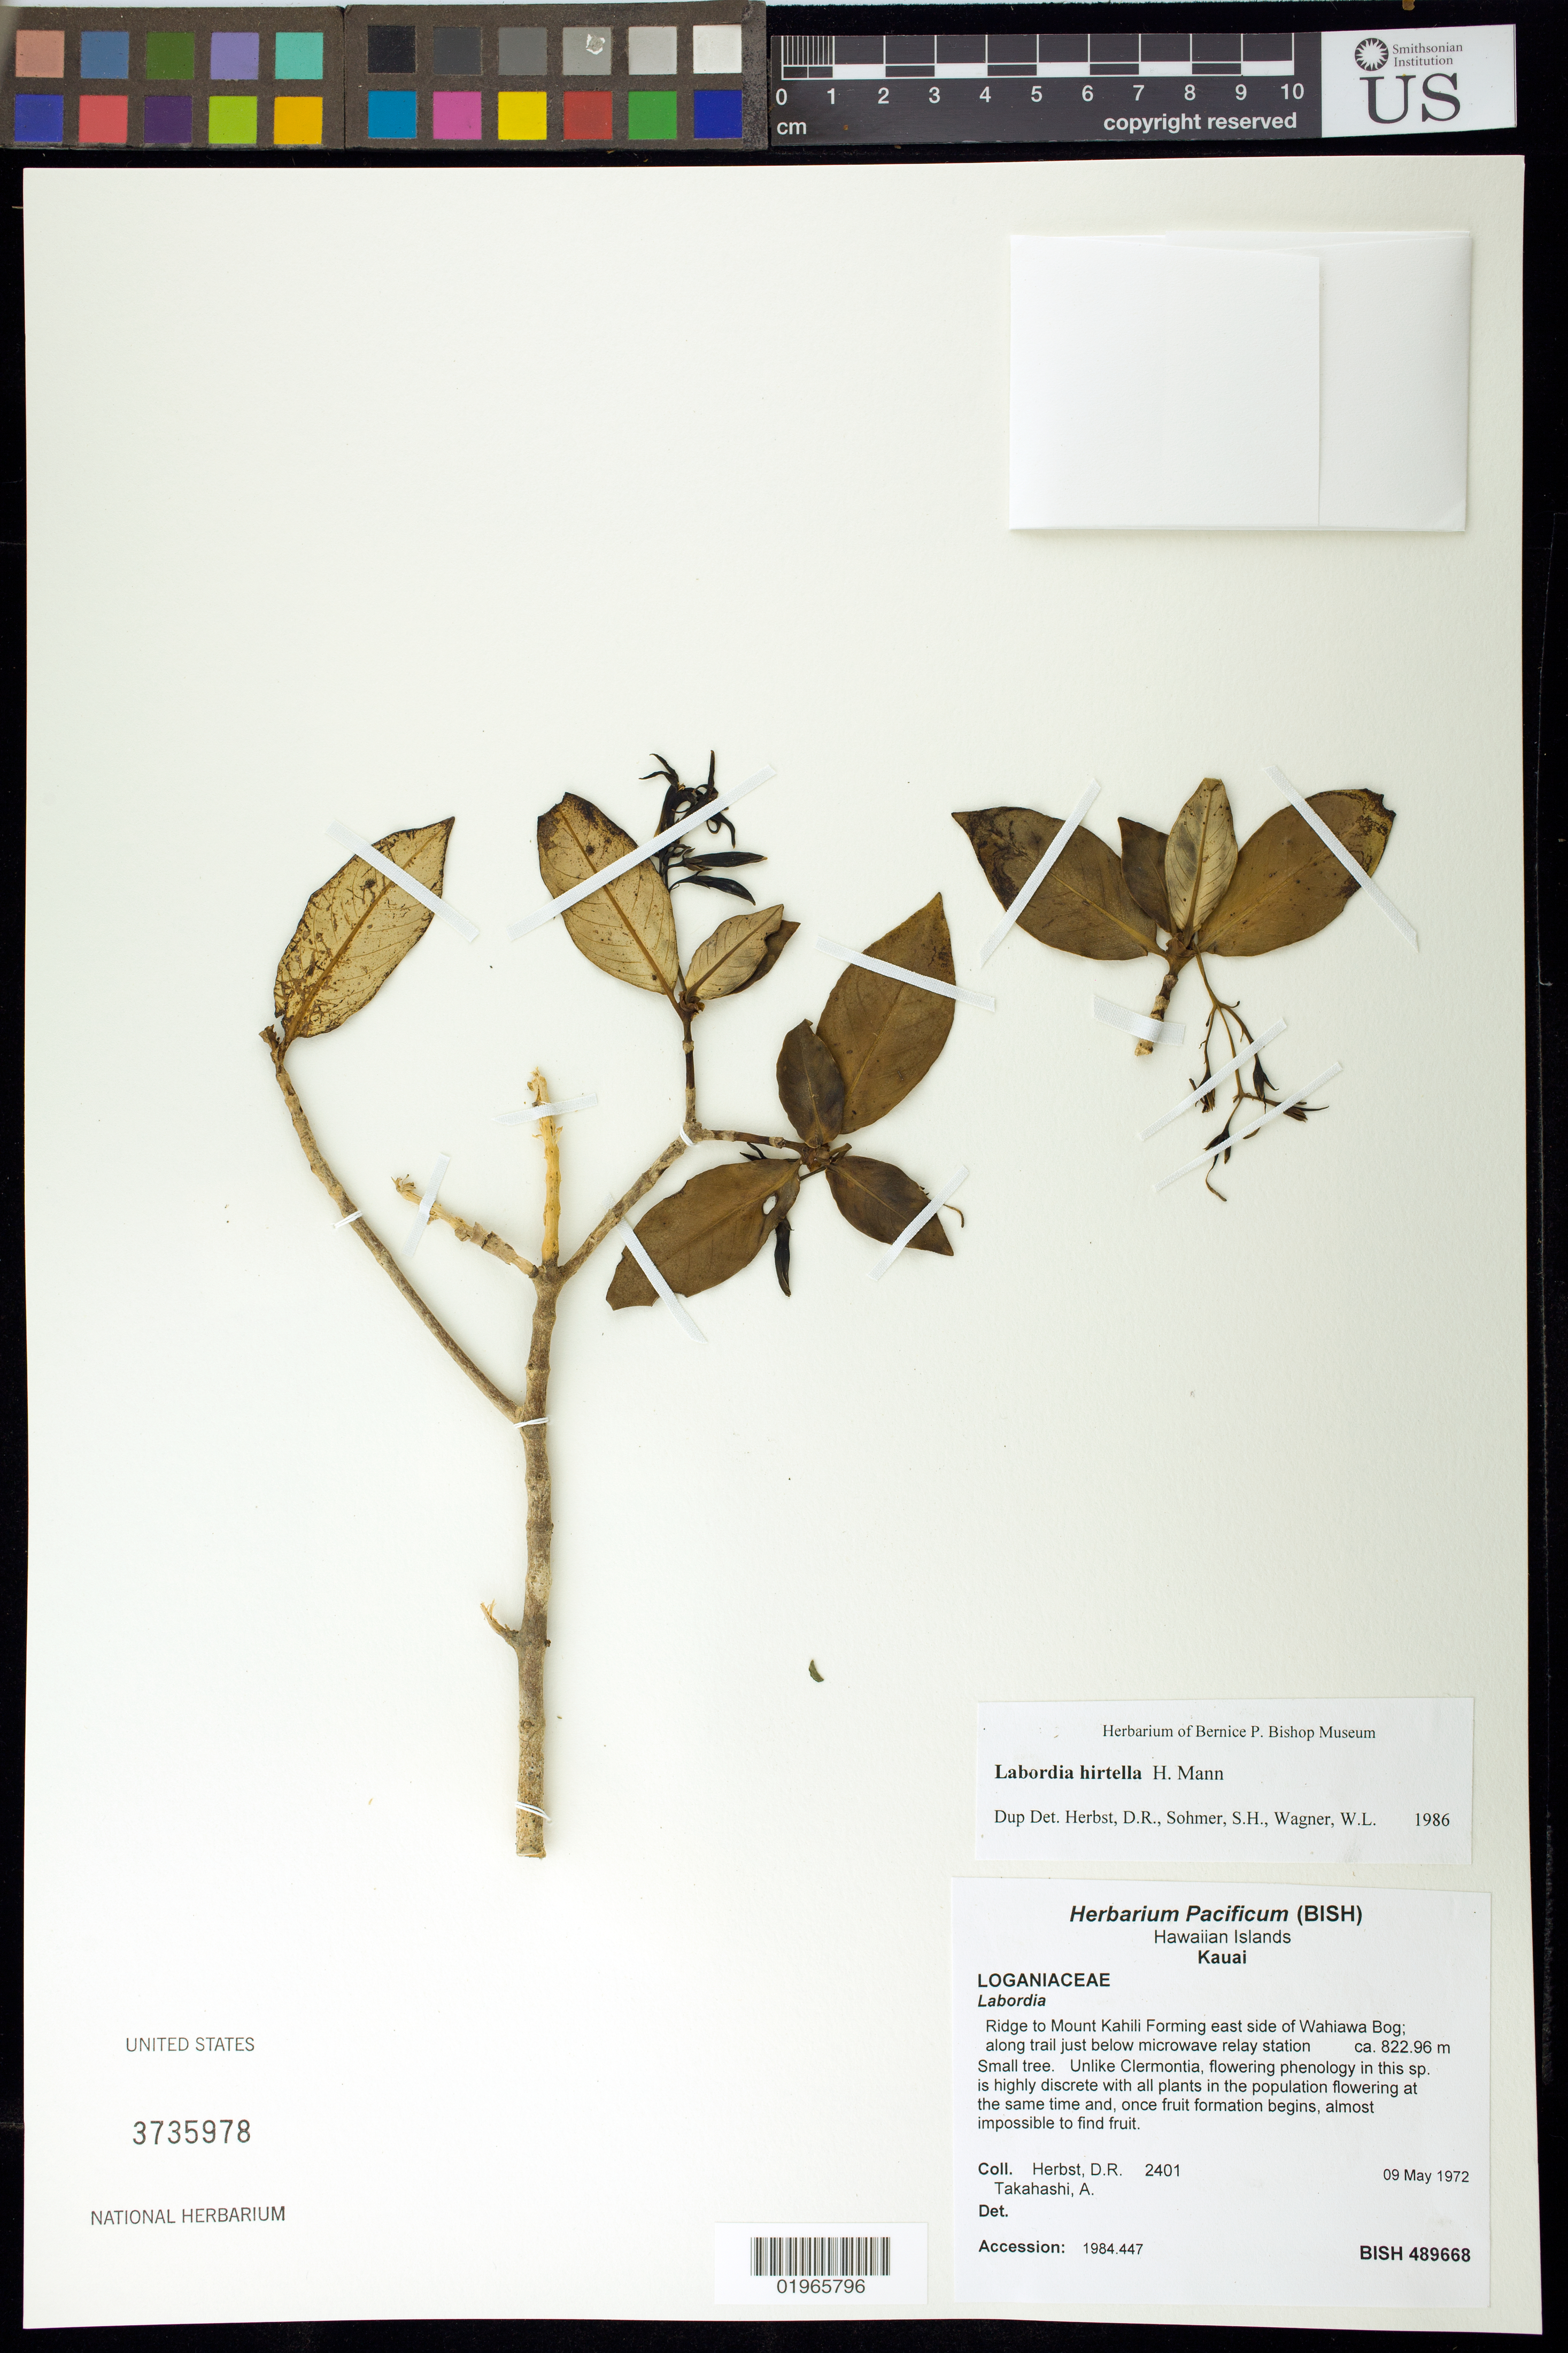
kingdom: Plantae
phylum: Tracheophyta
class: Magnoliopsida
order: Gentianales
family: Loganiaceae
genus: Geniostoma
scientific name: Geniostoma hirtellum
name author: (H. Mann) Byng & Christenh.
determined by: Wagner, W. L., (BOT), Smithsonian Institution - National Museum of Natural History (UNITED STATES)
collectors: D. R. Herbst & A. Takahashi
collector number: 2401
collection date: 1972-05-09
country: United States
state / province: Hawaii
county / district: Kauai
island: Kaua'i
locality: Ridge to Mt. Kahili, E side of Wahiawa Bog along trail to microwave relay station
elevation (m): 823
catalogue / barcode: US 3735978